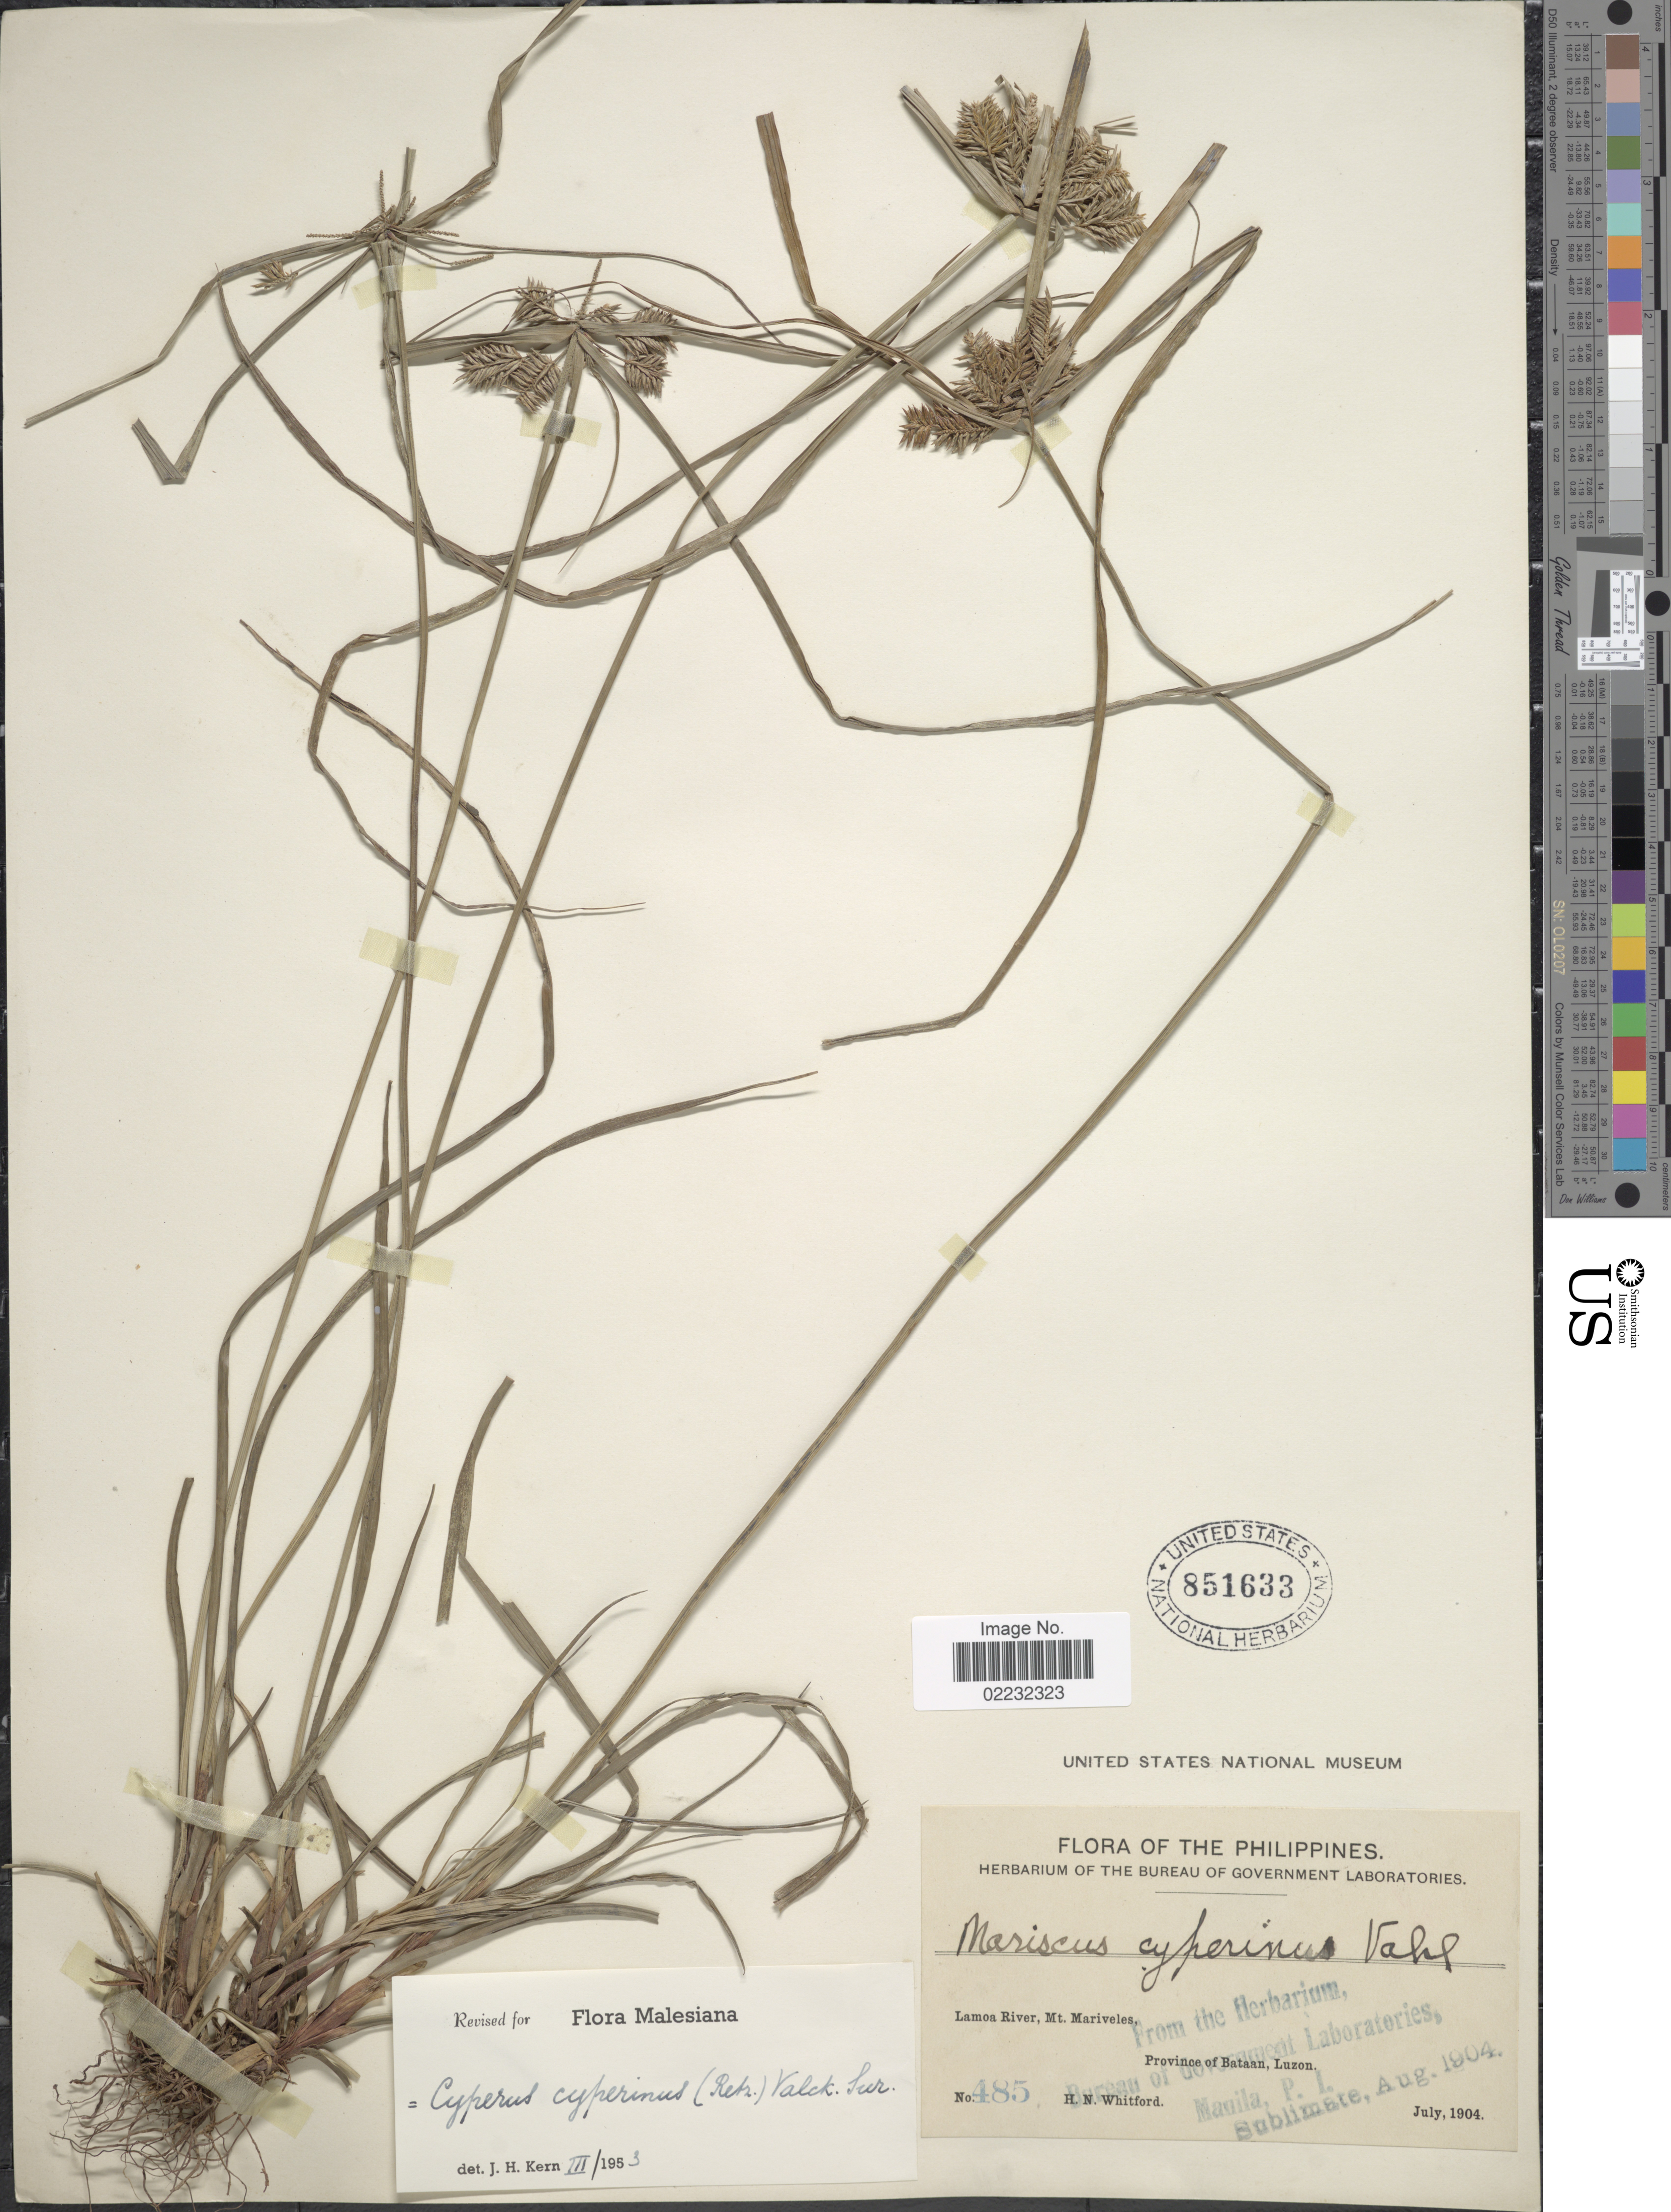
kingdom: Plantae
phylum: Tracheophyta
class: Liliopsida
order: Poales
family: Cyperaceae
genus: Cyperus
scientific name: Cyperus cyperinus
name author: (Retz.) Valck. Sur.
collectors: H. N. Whitford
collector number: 485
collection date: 1904-07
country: Philippines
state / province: Cagayan Valley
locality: Lamoa River, Mt. Mariveles, Province of Bataan, Luzon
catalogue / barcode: US 851633